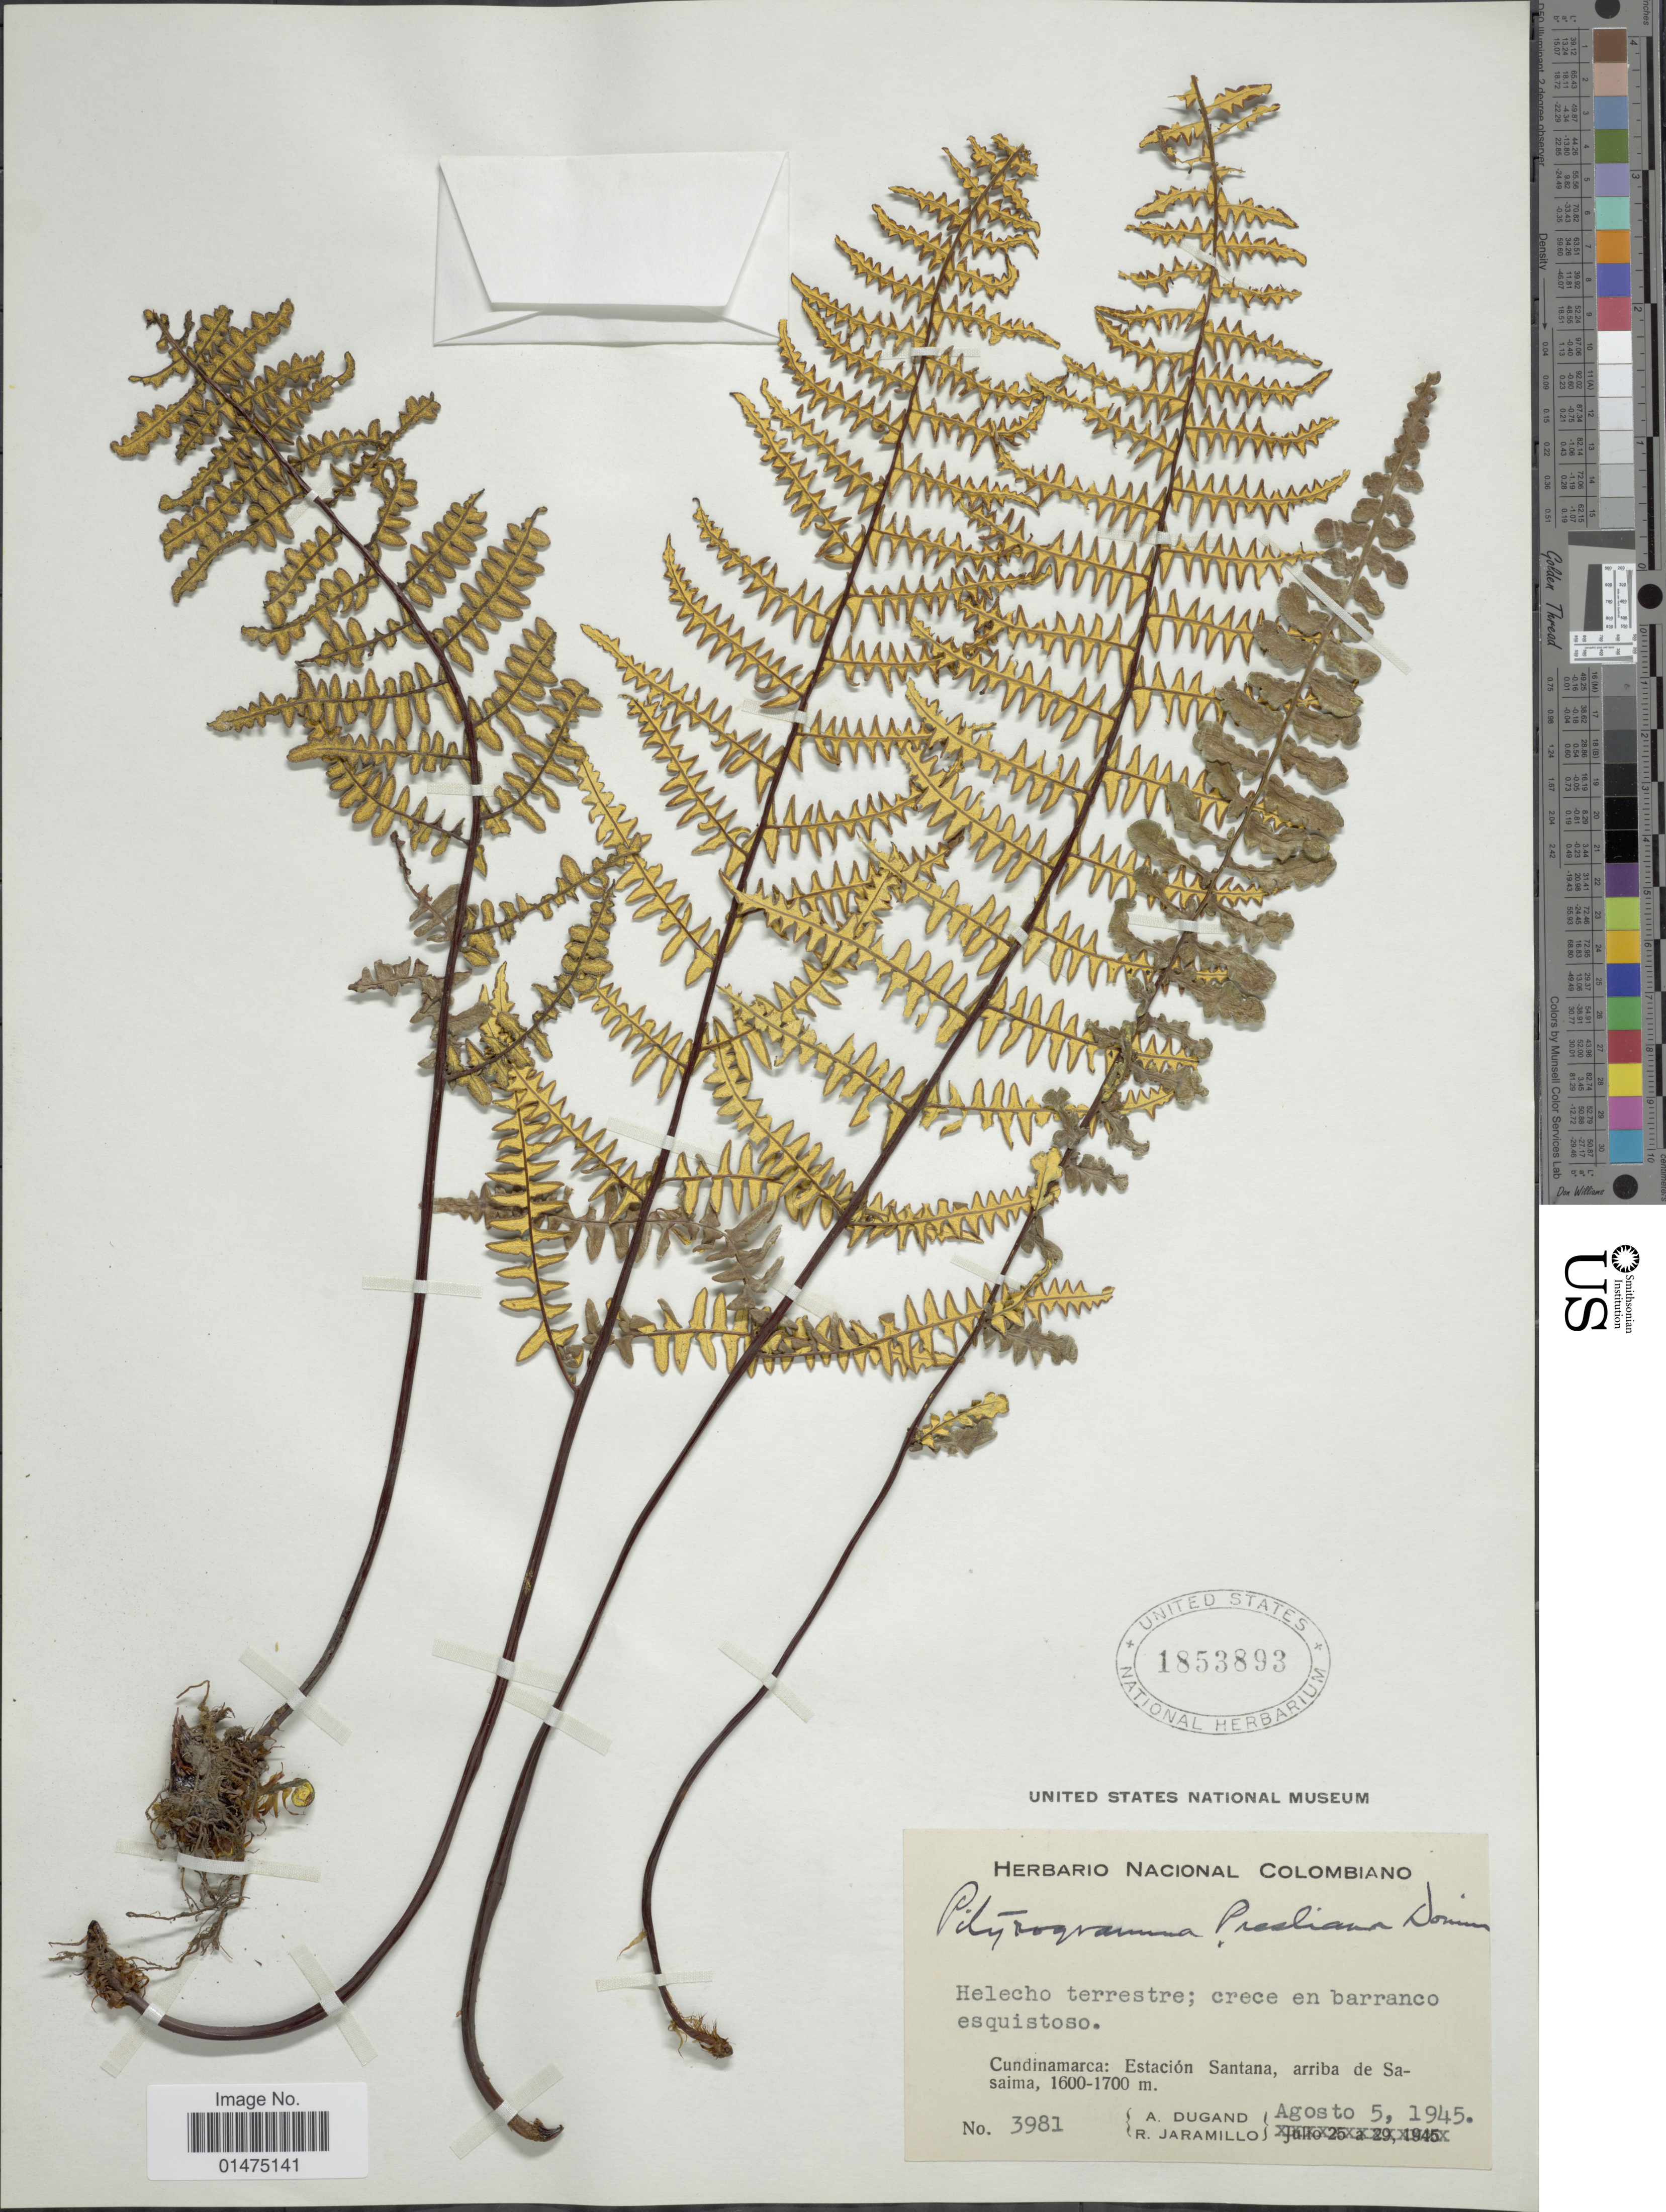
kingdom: Plantae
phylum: Tracheophyta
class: Polypodiopsida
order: Polypodiales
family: Pteridaceae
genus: Pityrogramma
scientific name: Pityrogramma tartarea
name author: (Cav.) Maxon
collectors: A. Dugand & R. Jaramillo M.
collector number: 3981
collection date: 1945-08-05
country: Colombia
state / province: Cundinamarca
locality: Estacion Santana, arriba de Sasaima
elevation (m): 1600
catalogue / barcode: US 1853893